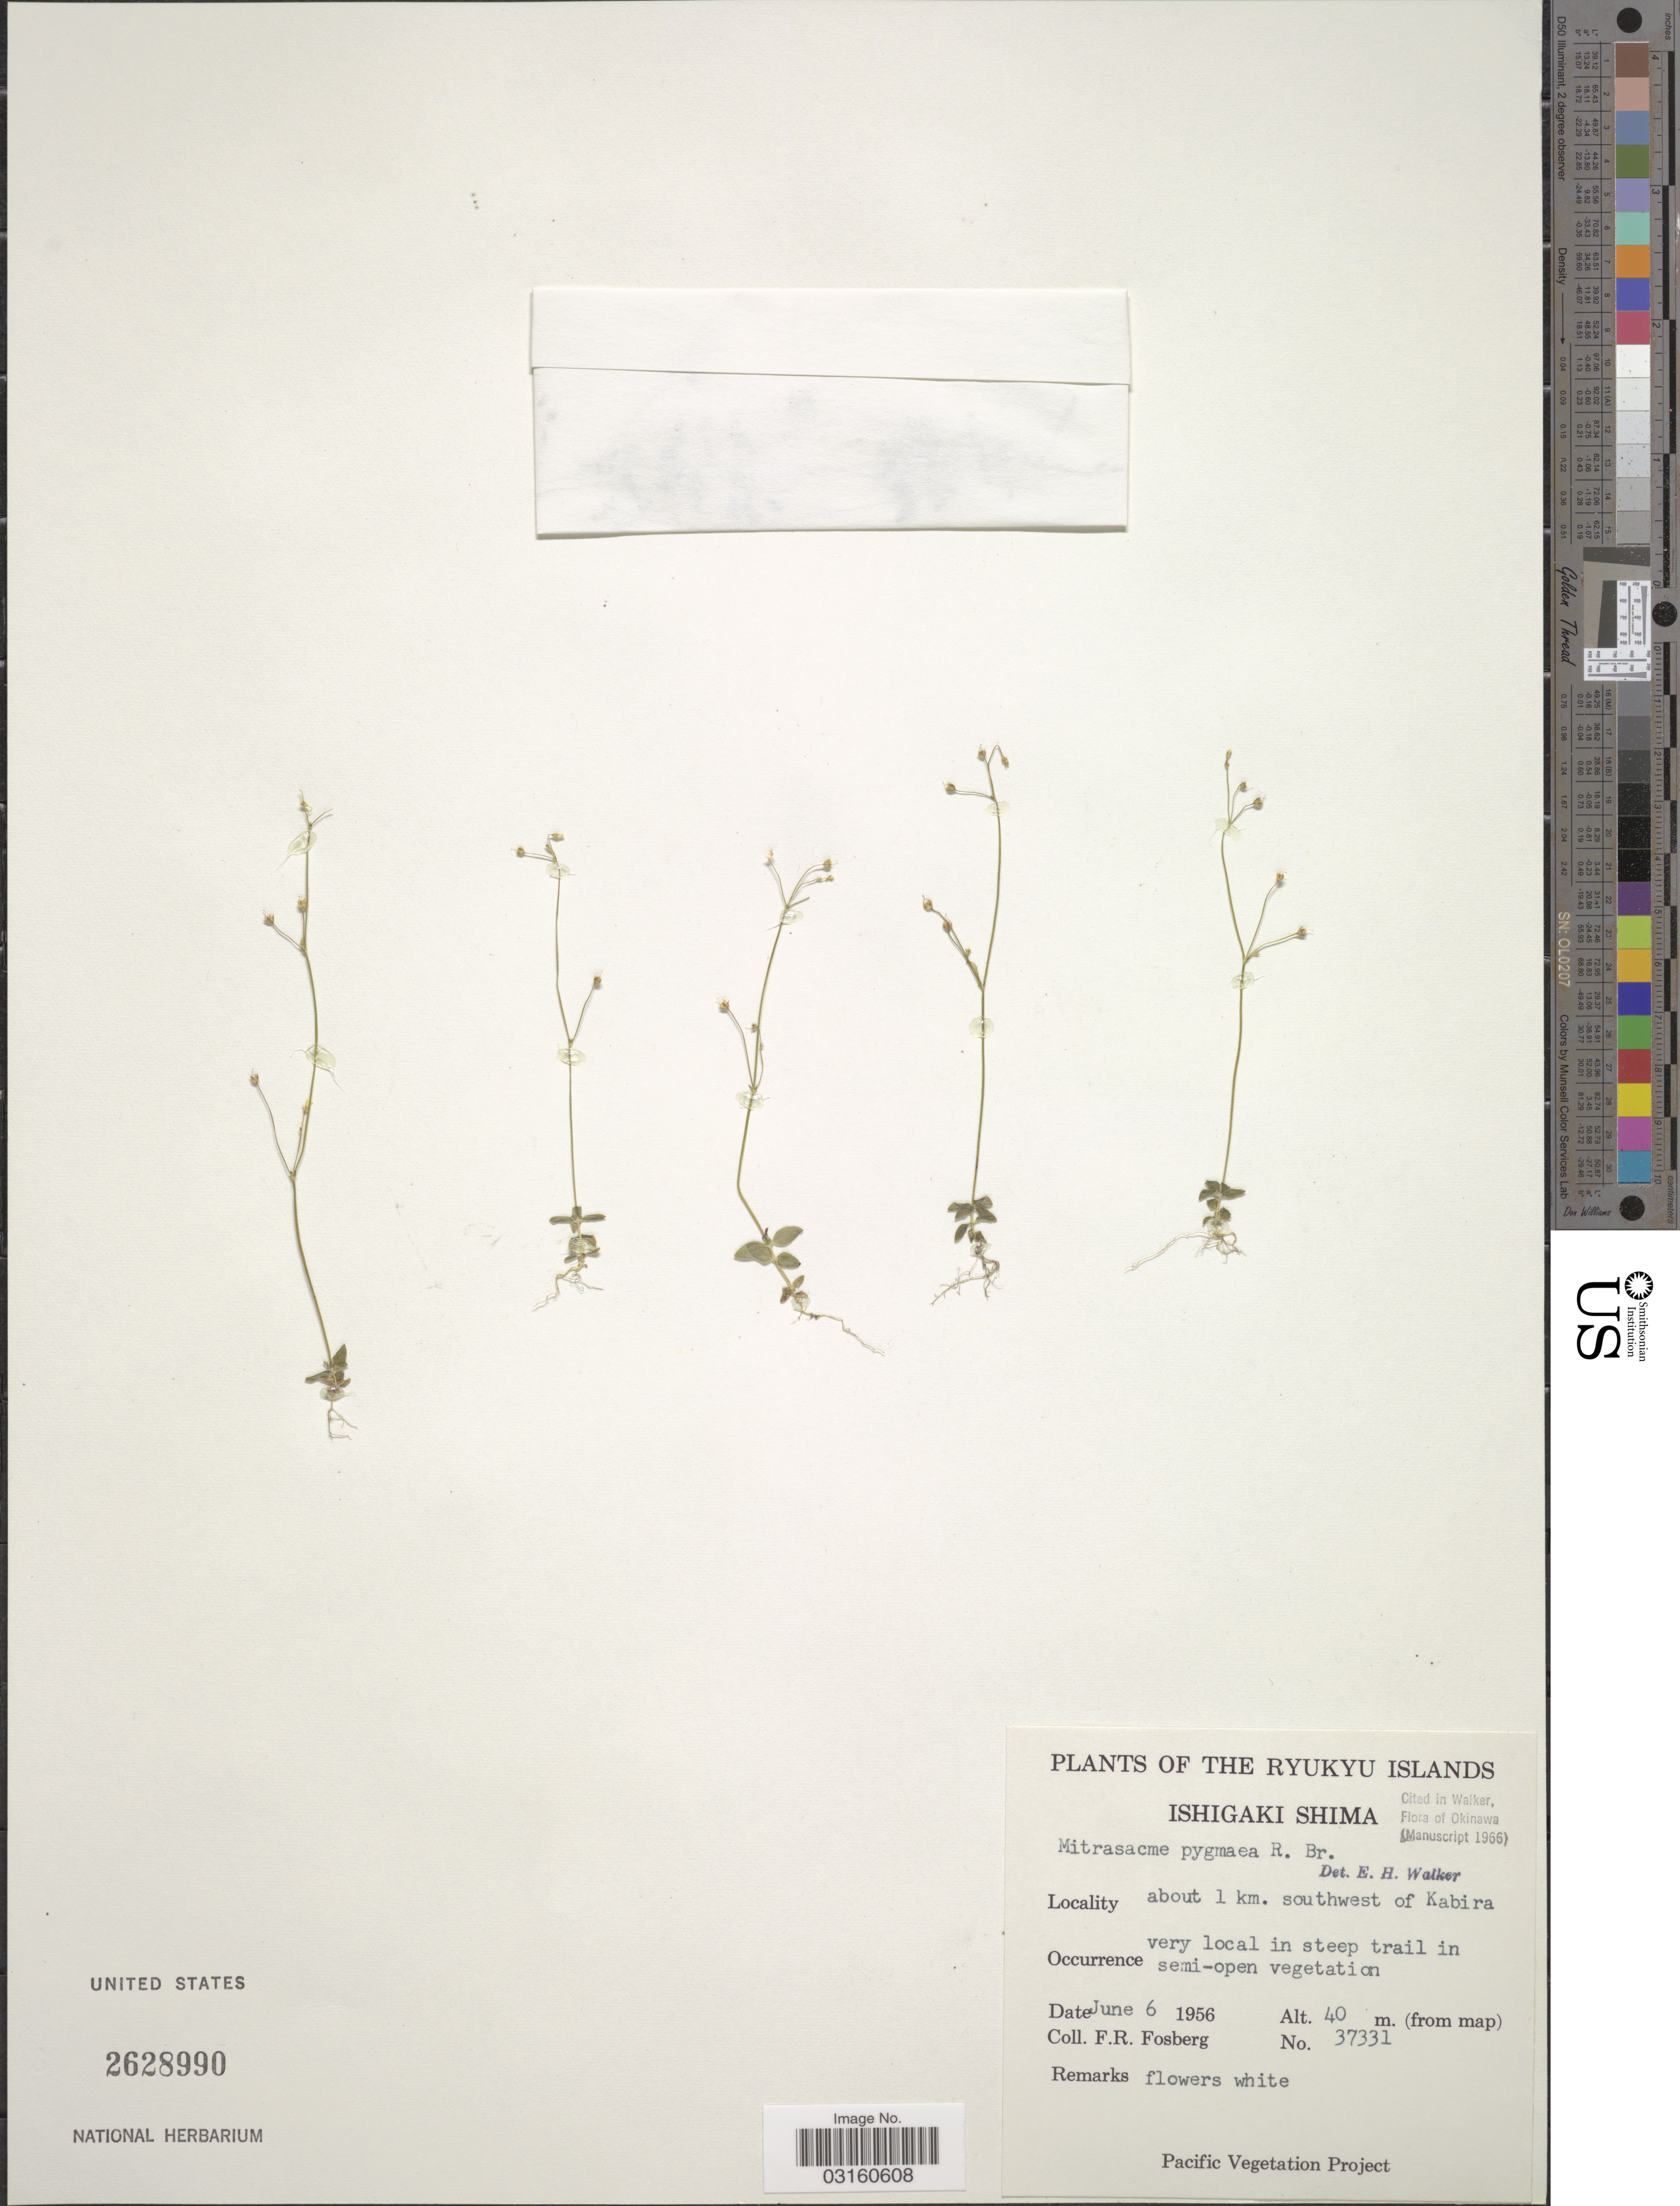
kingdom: Plantae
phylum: Tracheophyta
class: Magnoliopsida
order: Gentianales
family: Loganiaceae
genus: Mitrasacme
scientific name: Mitrasacme pygmaea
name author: R. Br.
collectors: F. R. Fosberg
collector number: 37331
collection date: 1956-06-06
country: Japan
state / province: Okinawa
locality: Ryukyu Islands. Ishigaki Shima. About 1 km. southwest of Kabira.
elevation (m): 40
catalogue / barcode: US 2628990